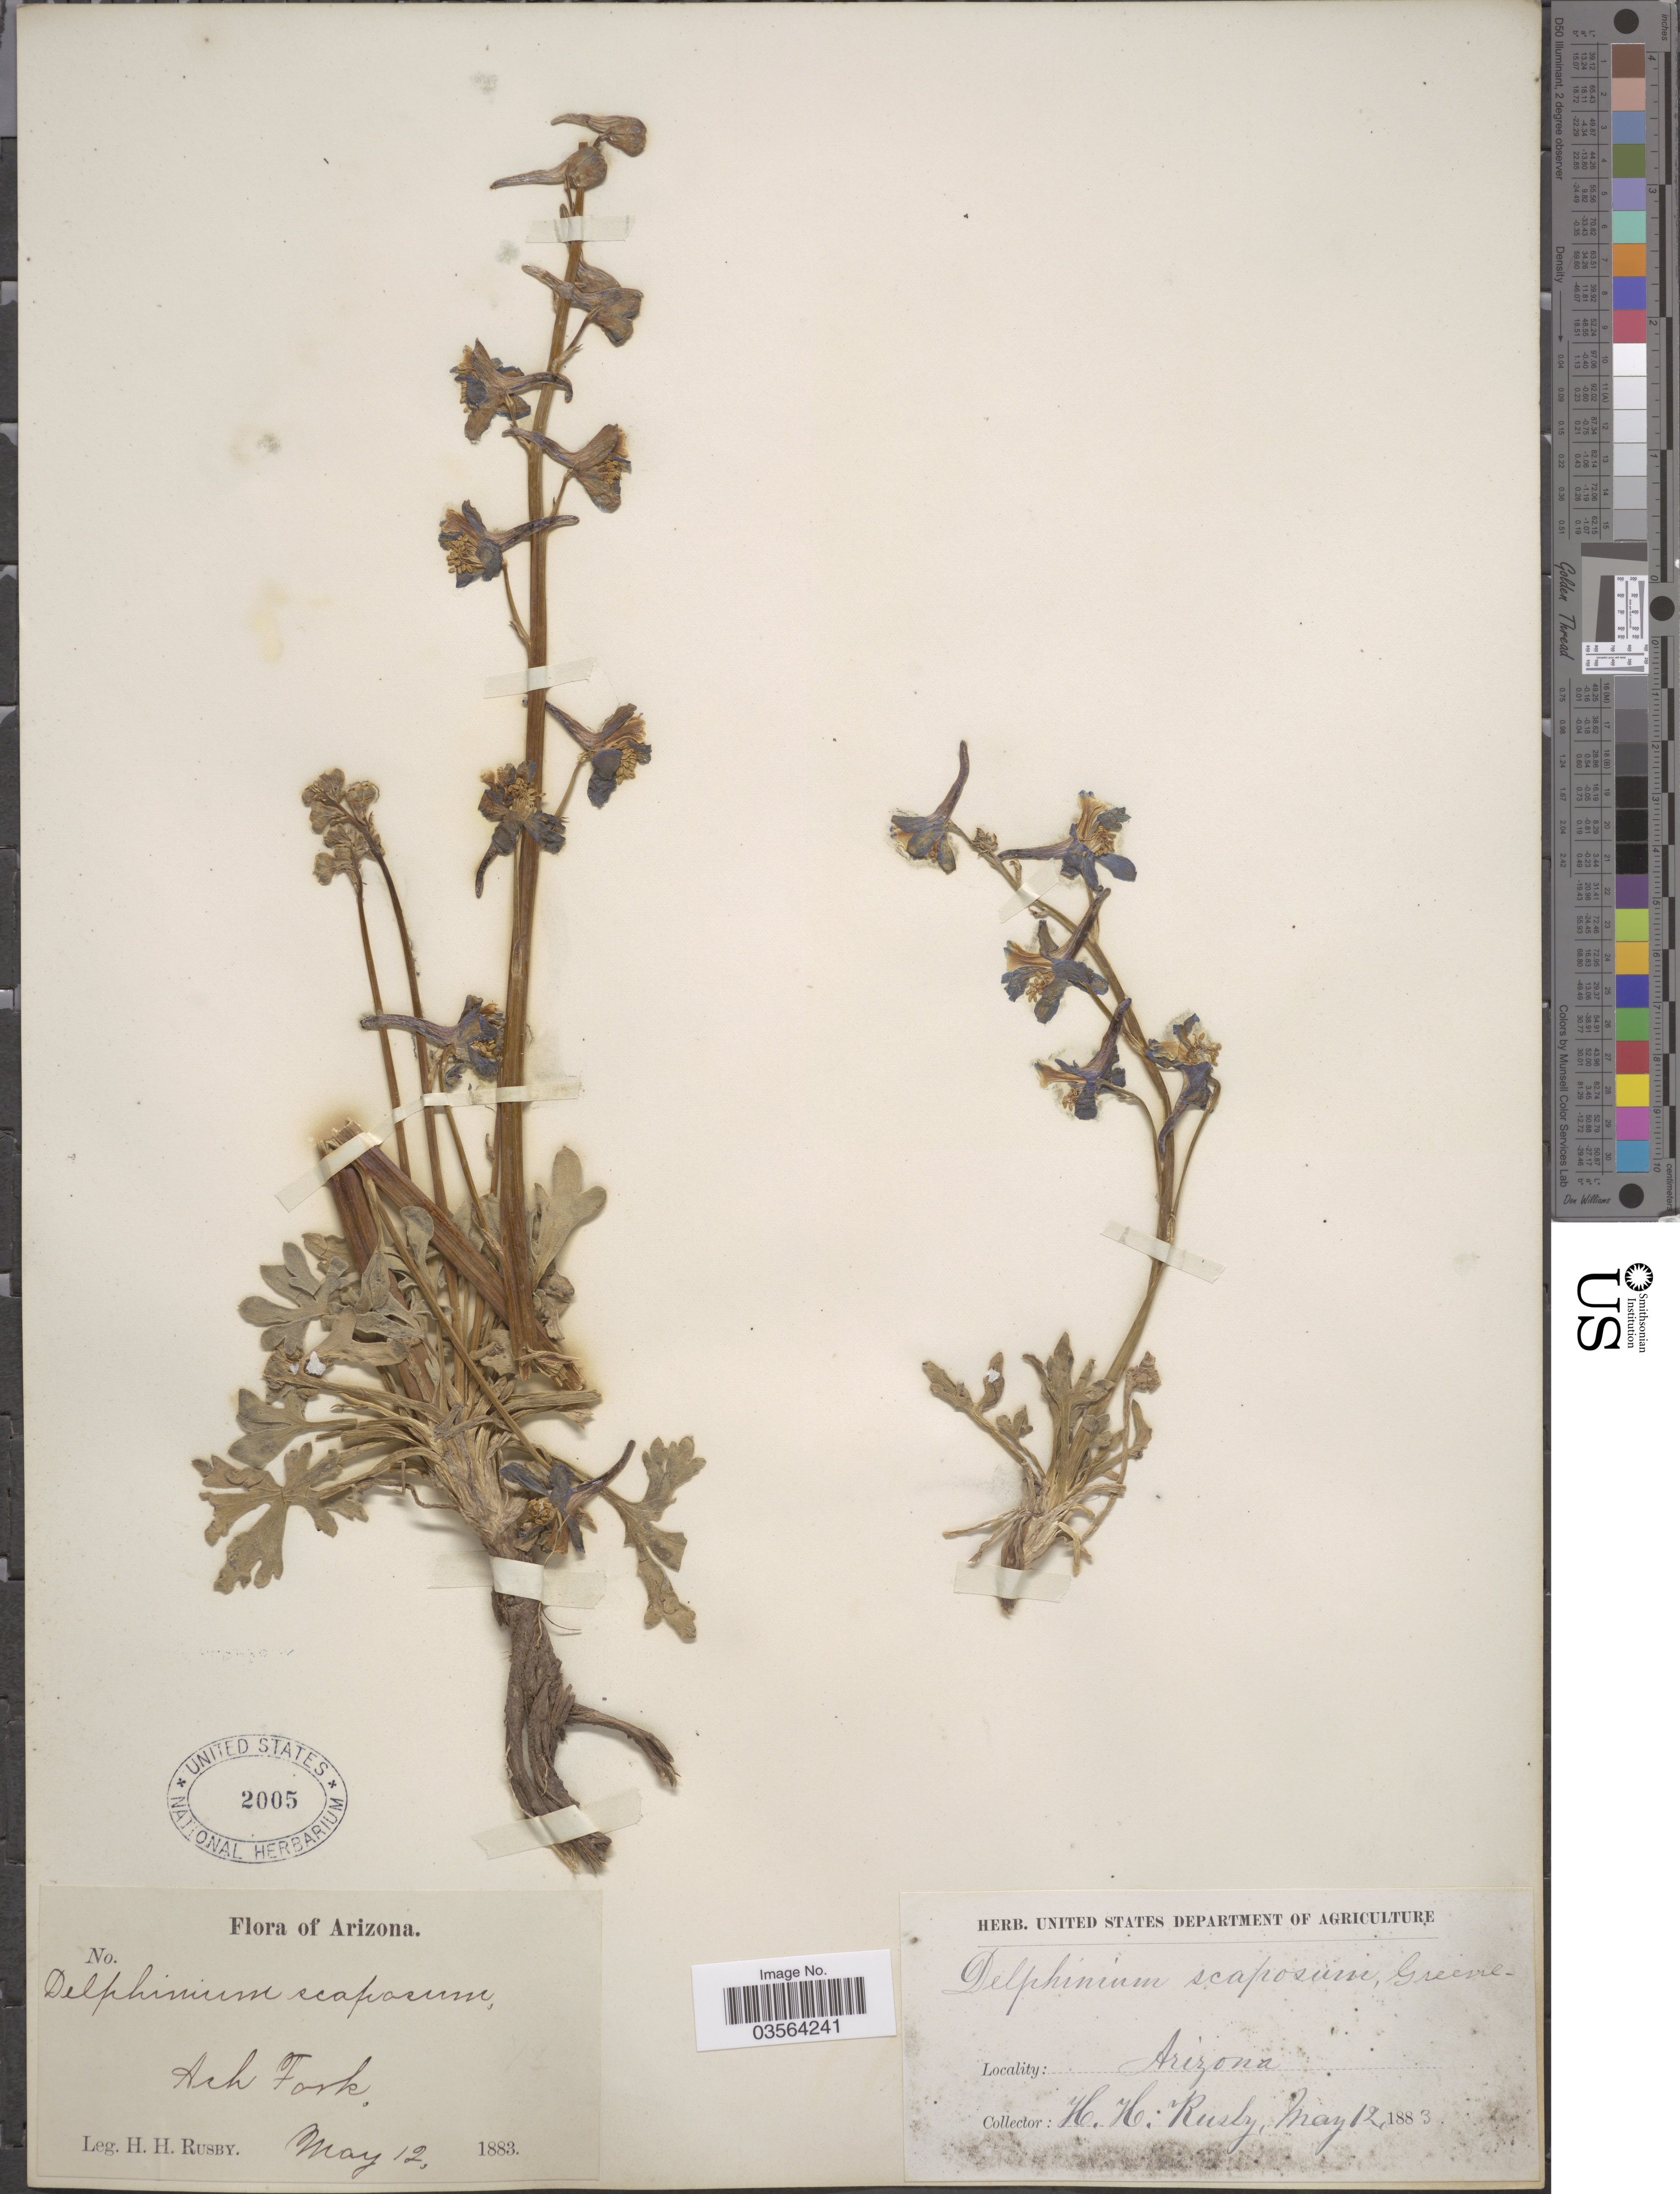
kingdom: Plantae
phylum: Tracheophyta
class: Magnoliopsida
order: Ranunculales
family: Ranunculaceae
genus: Delphinium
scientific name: Delphinium scaposum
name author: Greene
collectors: H. H. Rusby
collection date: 1883-05-12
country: United States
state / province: Arizona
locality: Ash Fork.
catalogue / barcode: US 2005